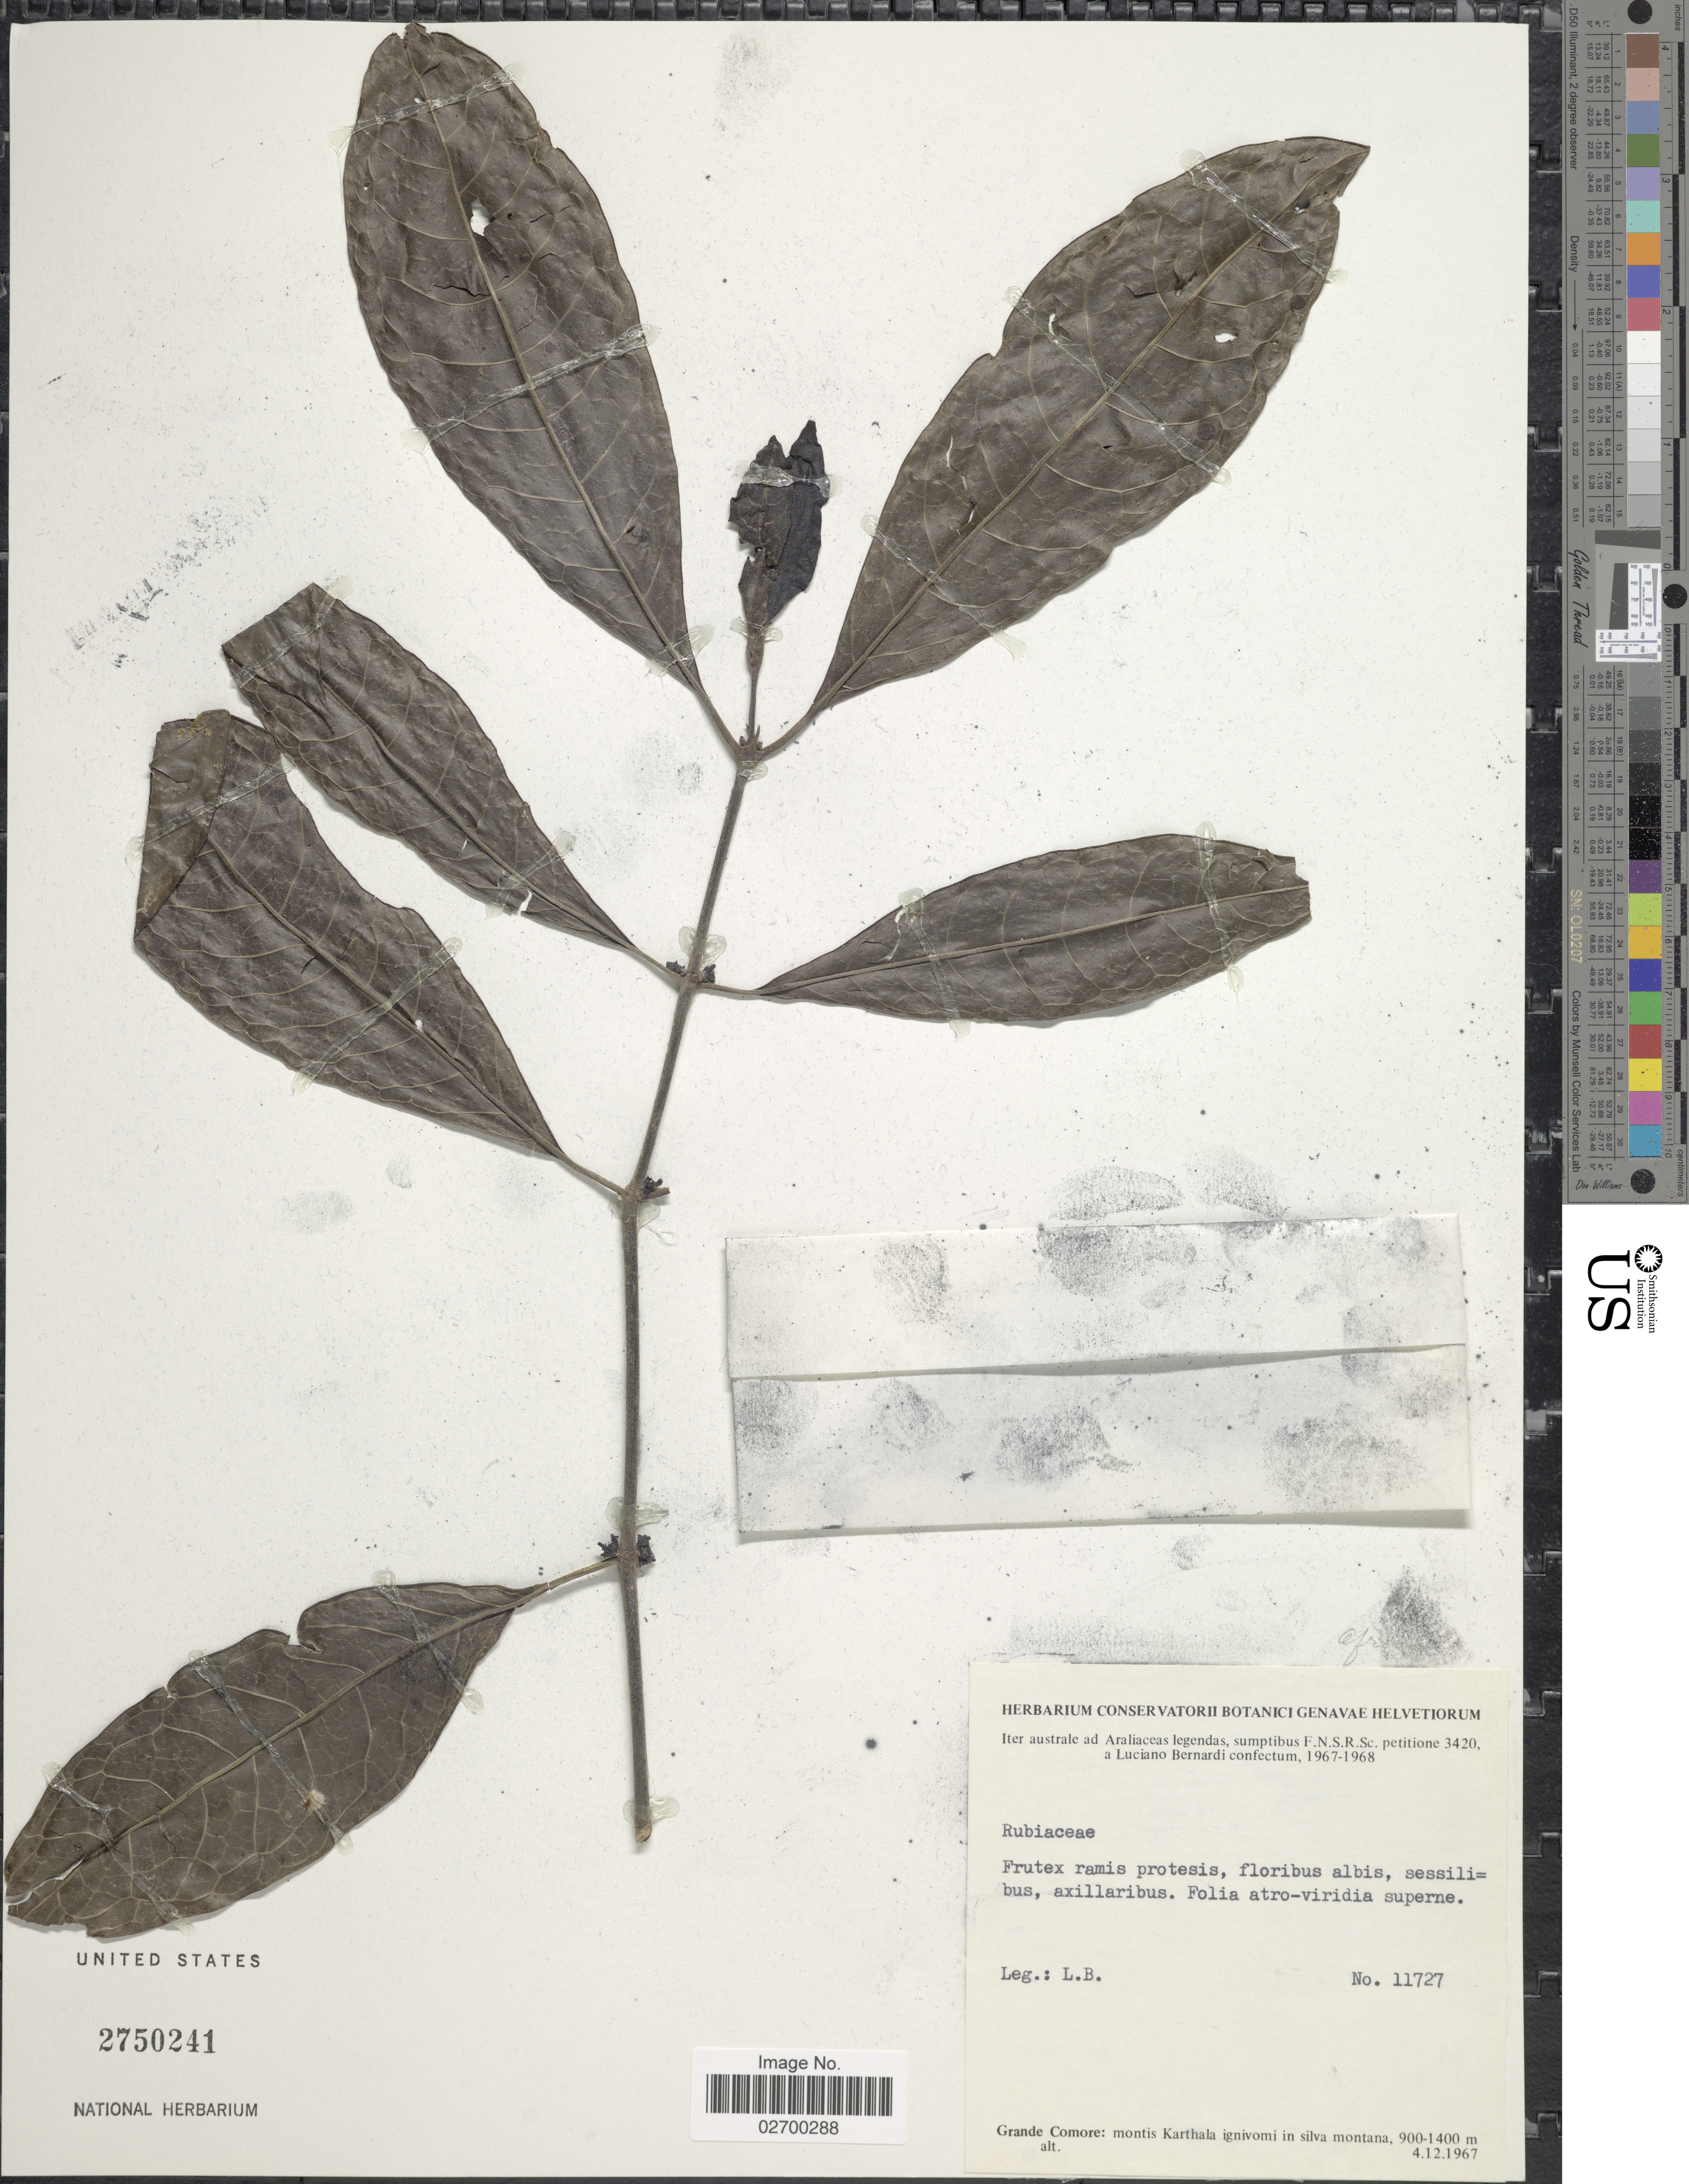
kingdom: Plantae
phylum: Tracheophyta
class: Magnoliopsida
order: Gentianales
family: Rubiaceae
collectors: L. Bernardi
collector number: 11727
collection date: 1967-12-04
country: Comoros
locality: Grande Comore: montis Karthala ignivomi in silva montana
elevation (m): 900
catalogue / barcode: US 2750241